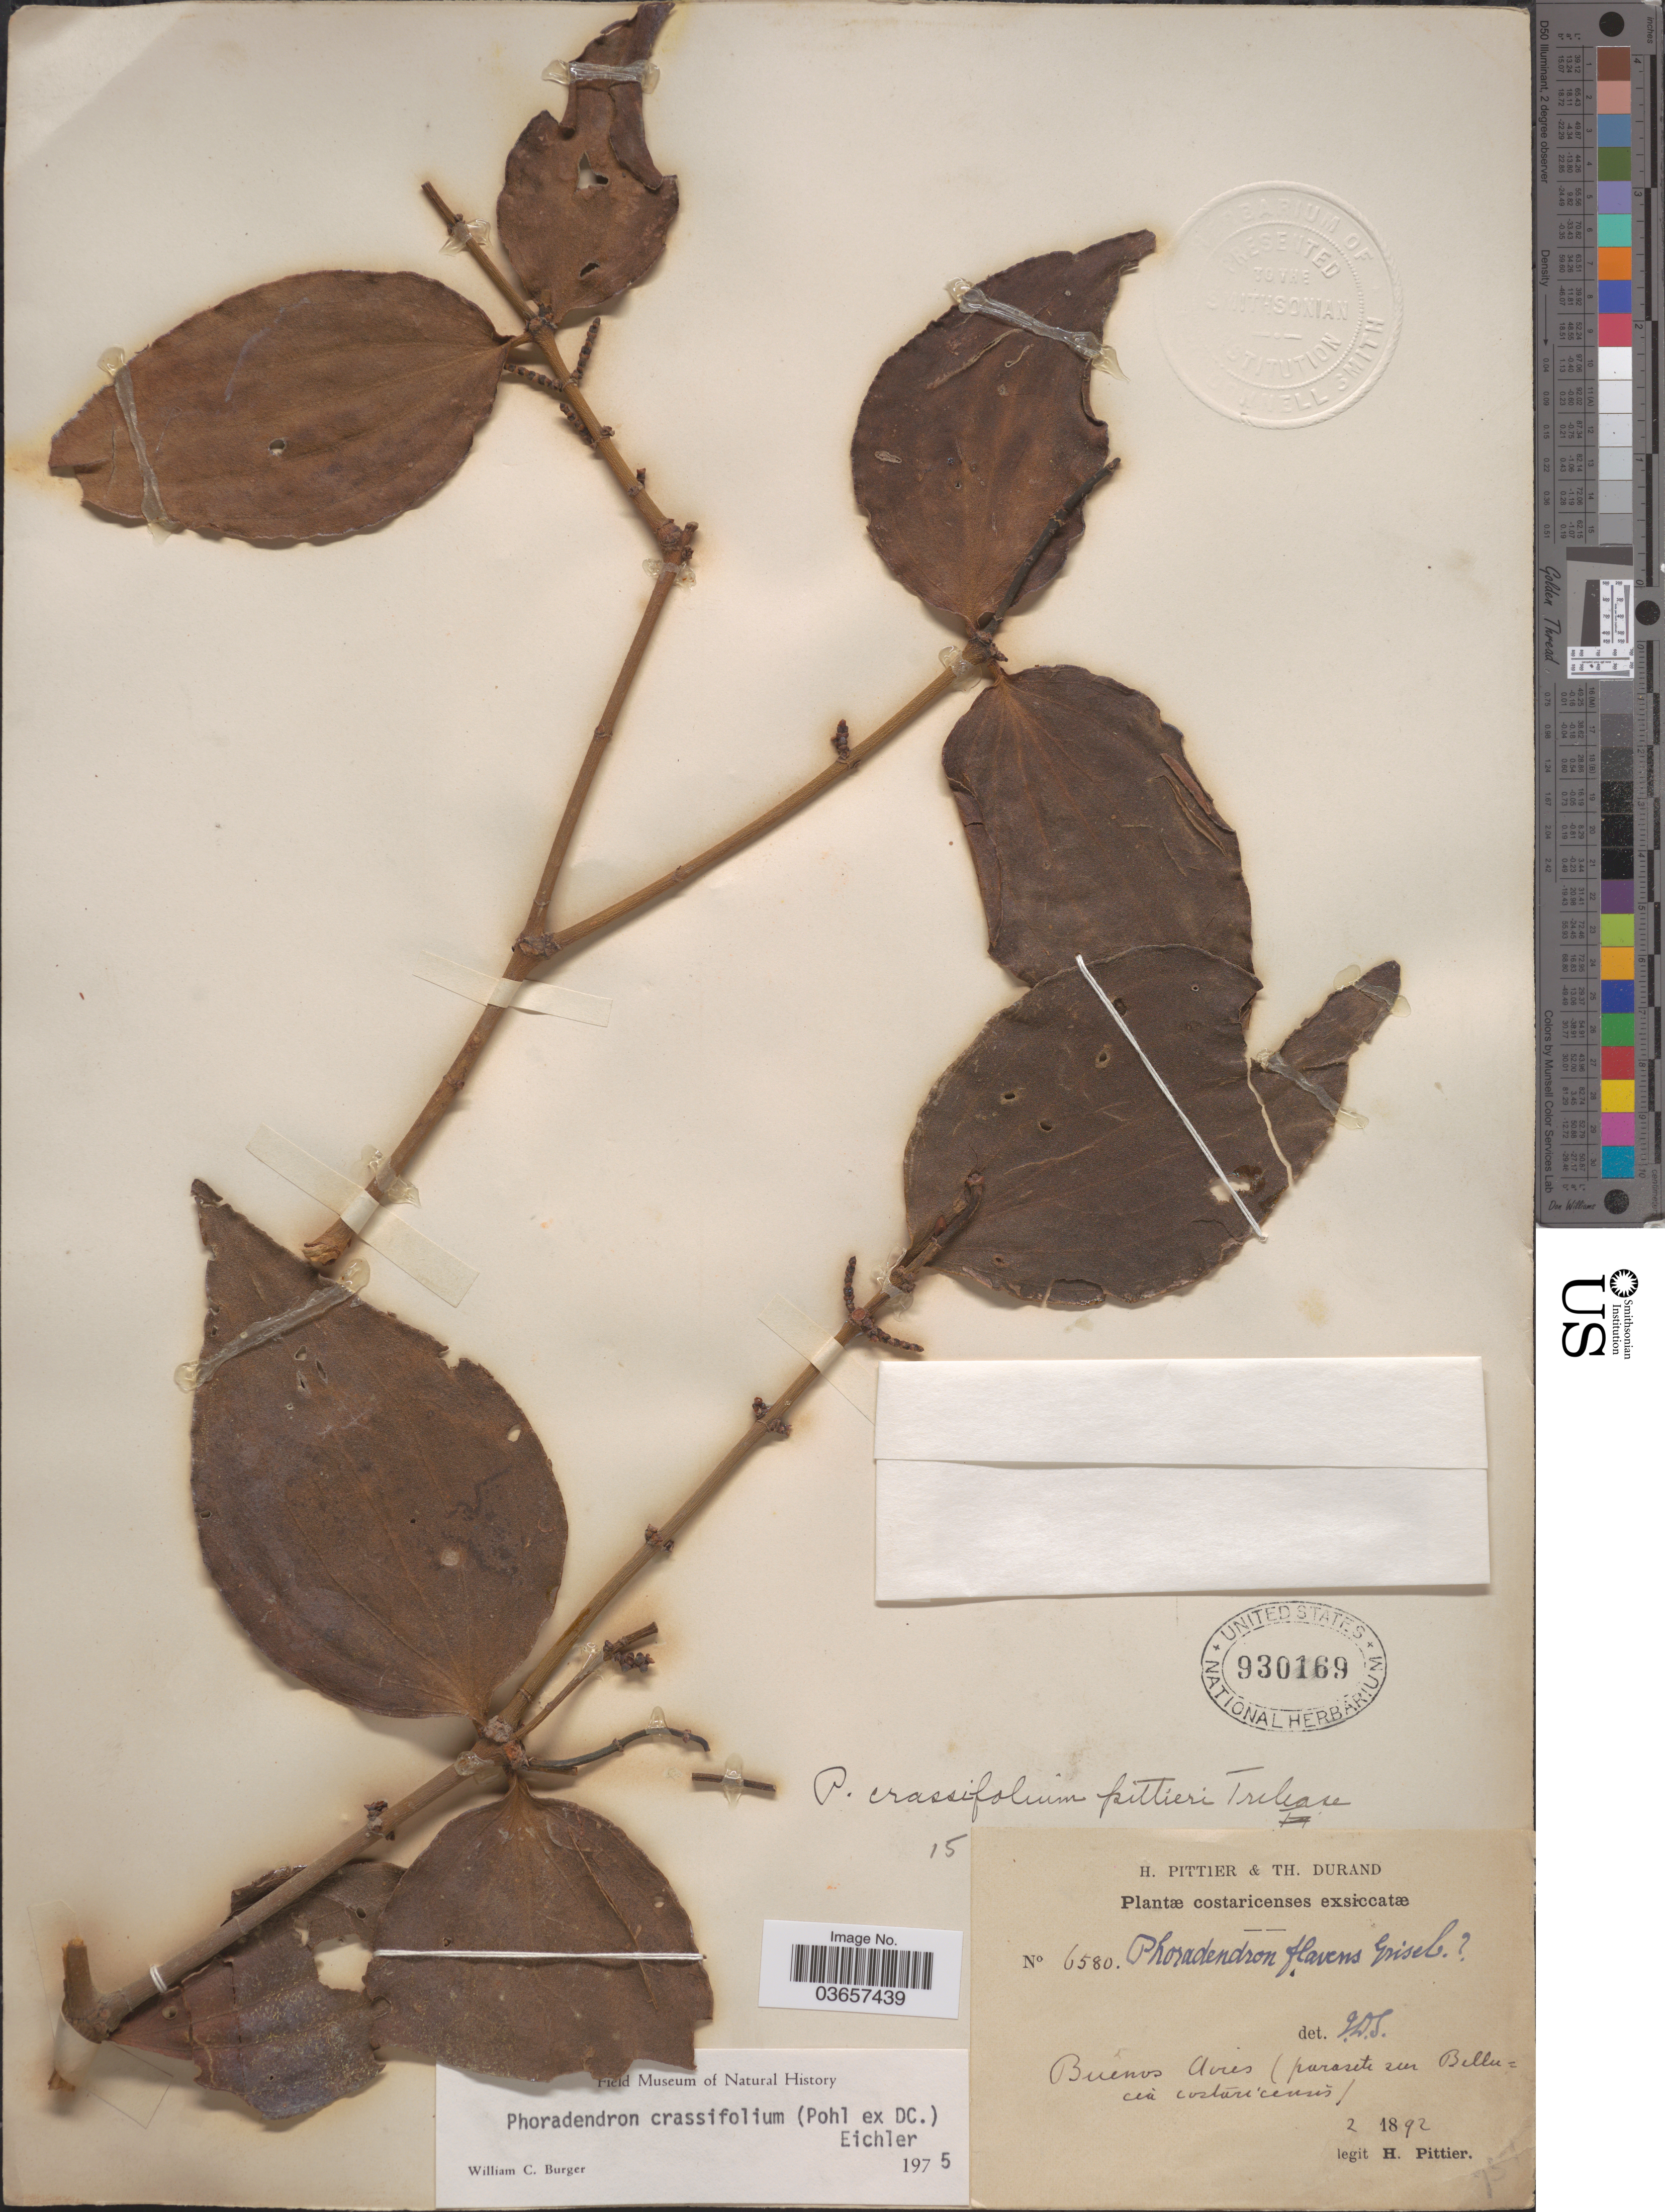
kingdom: Plantae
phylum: Tracheophyta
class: Magnoliopsida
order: Santalales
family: Viscaceae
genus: Phoradendron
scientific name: Phoradendron crassifolium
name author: (Pohl ex DC.) Eichler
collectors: H. F. Pittier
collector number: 6580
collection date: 1892-02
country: Guatemala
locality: Buenos Aires.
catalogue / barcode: US 930169